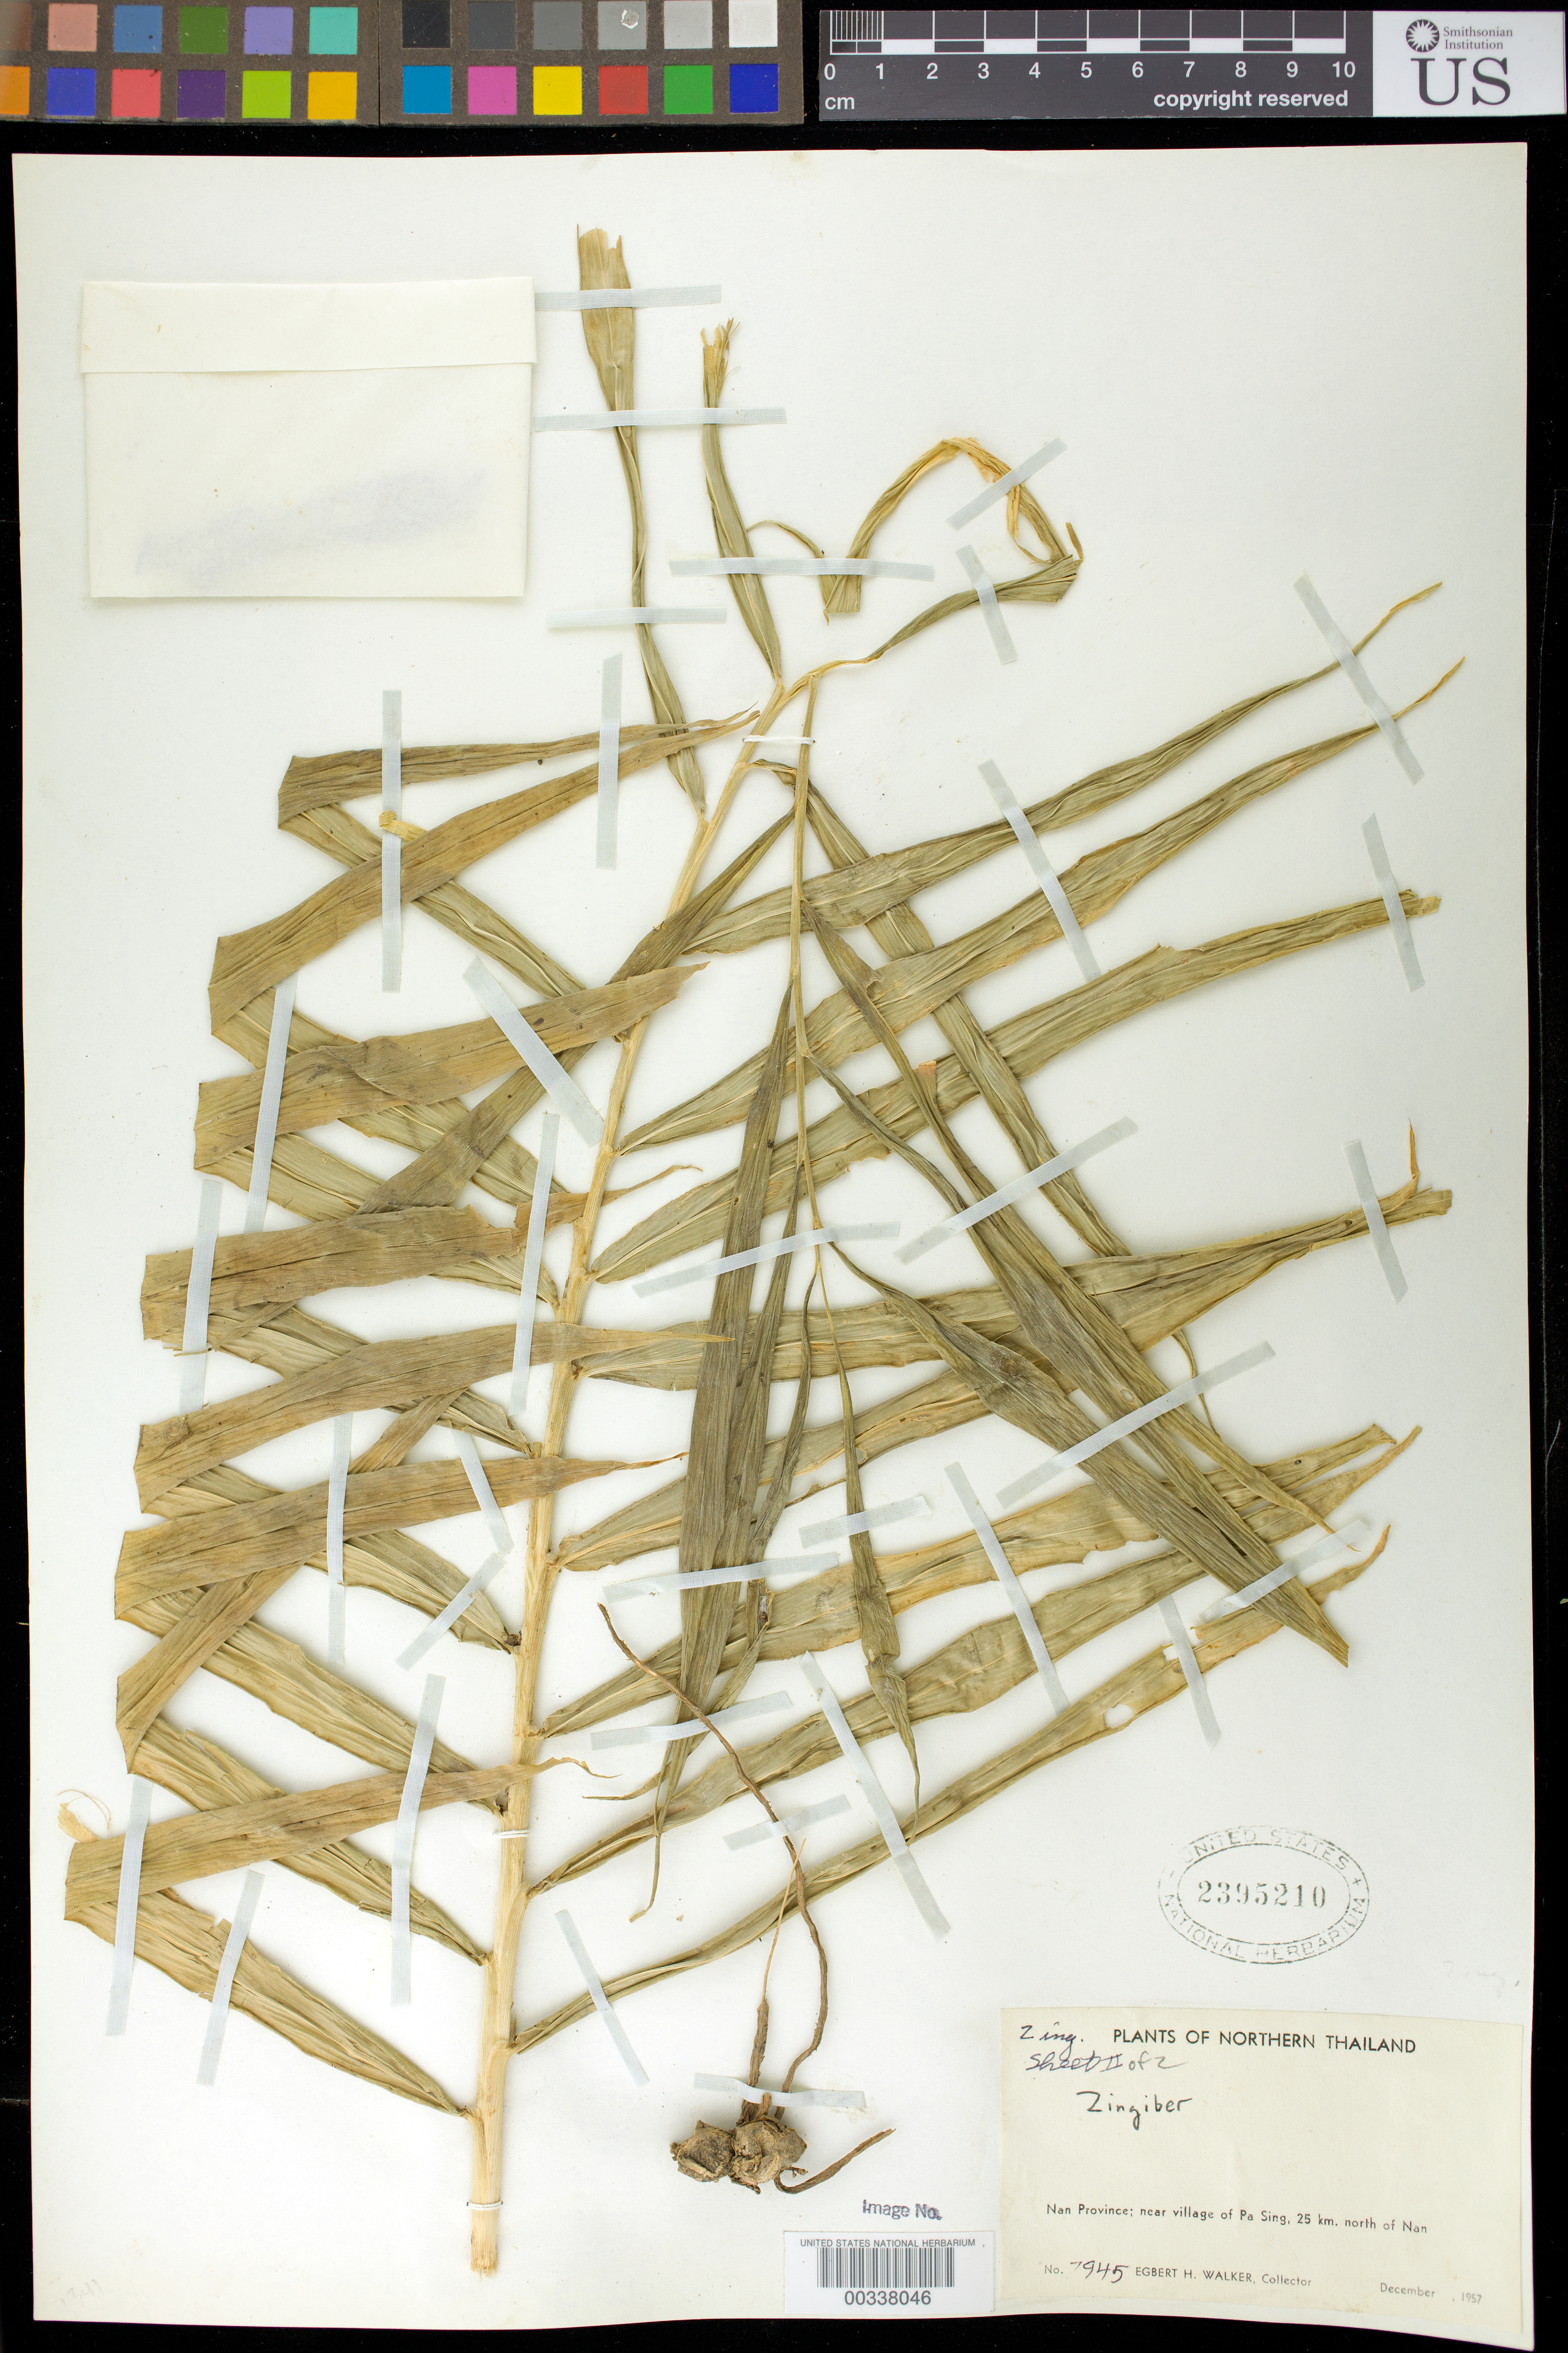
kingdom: Plantae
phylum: Tracheophyta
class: Liliopsida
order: Zingiberales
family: Zingiberaceae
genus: Zingiber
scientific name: Zingiber sp.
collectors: E. H. Walker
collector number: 7945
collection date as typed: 05 Dec 1957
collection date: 1957-12-05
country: Thailand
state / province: Nan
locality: Near village of Pa Sing, 25 km N of Nan, W side of Nan River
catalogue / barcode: US 2395210